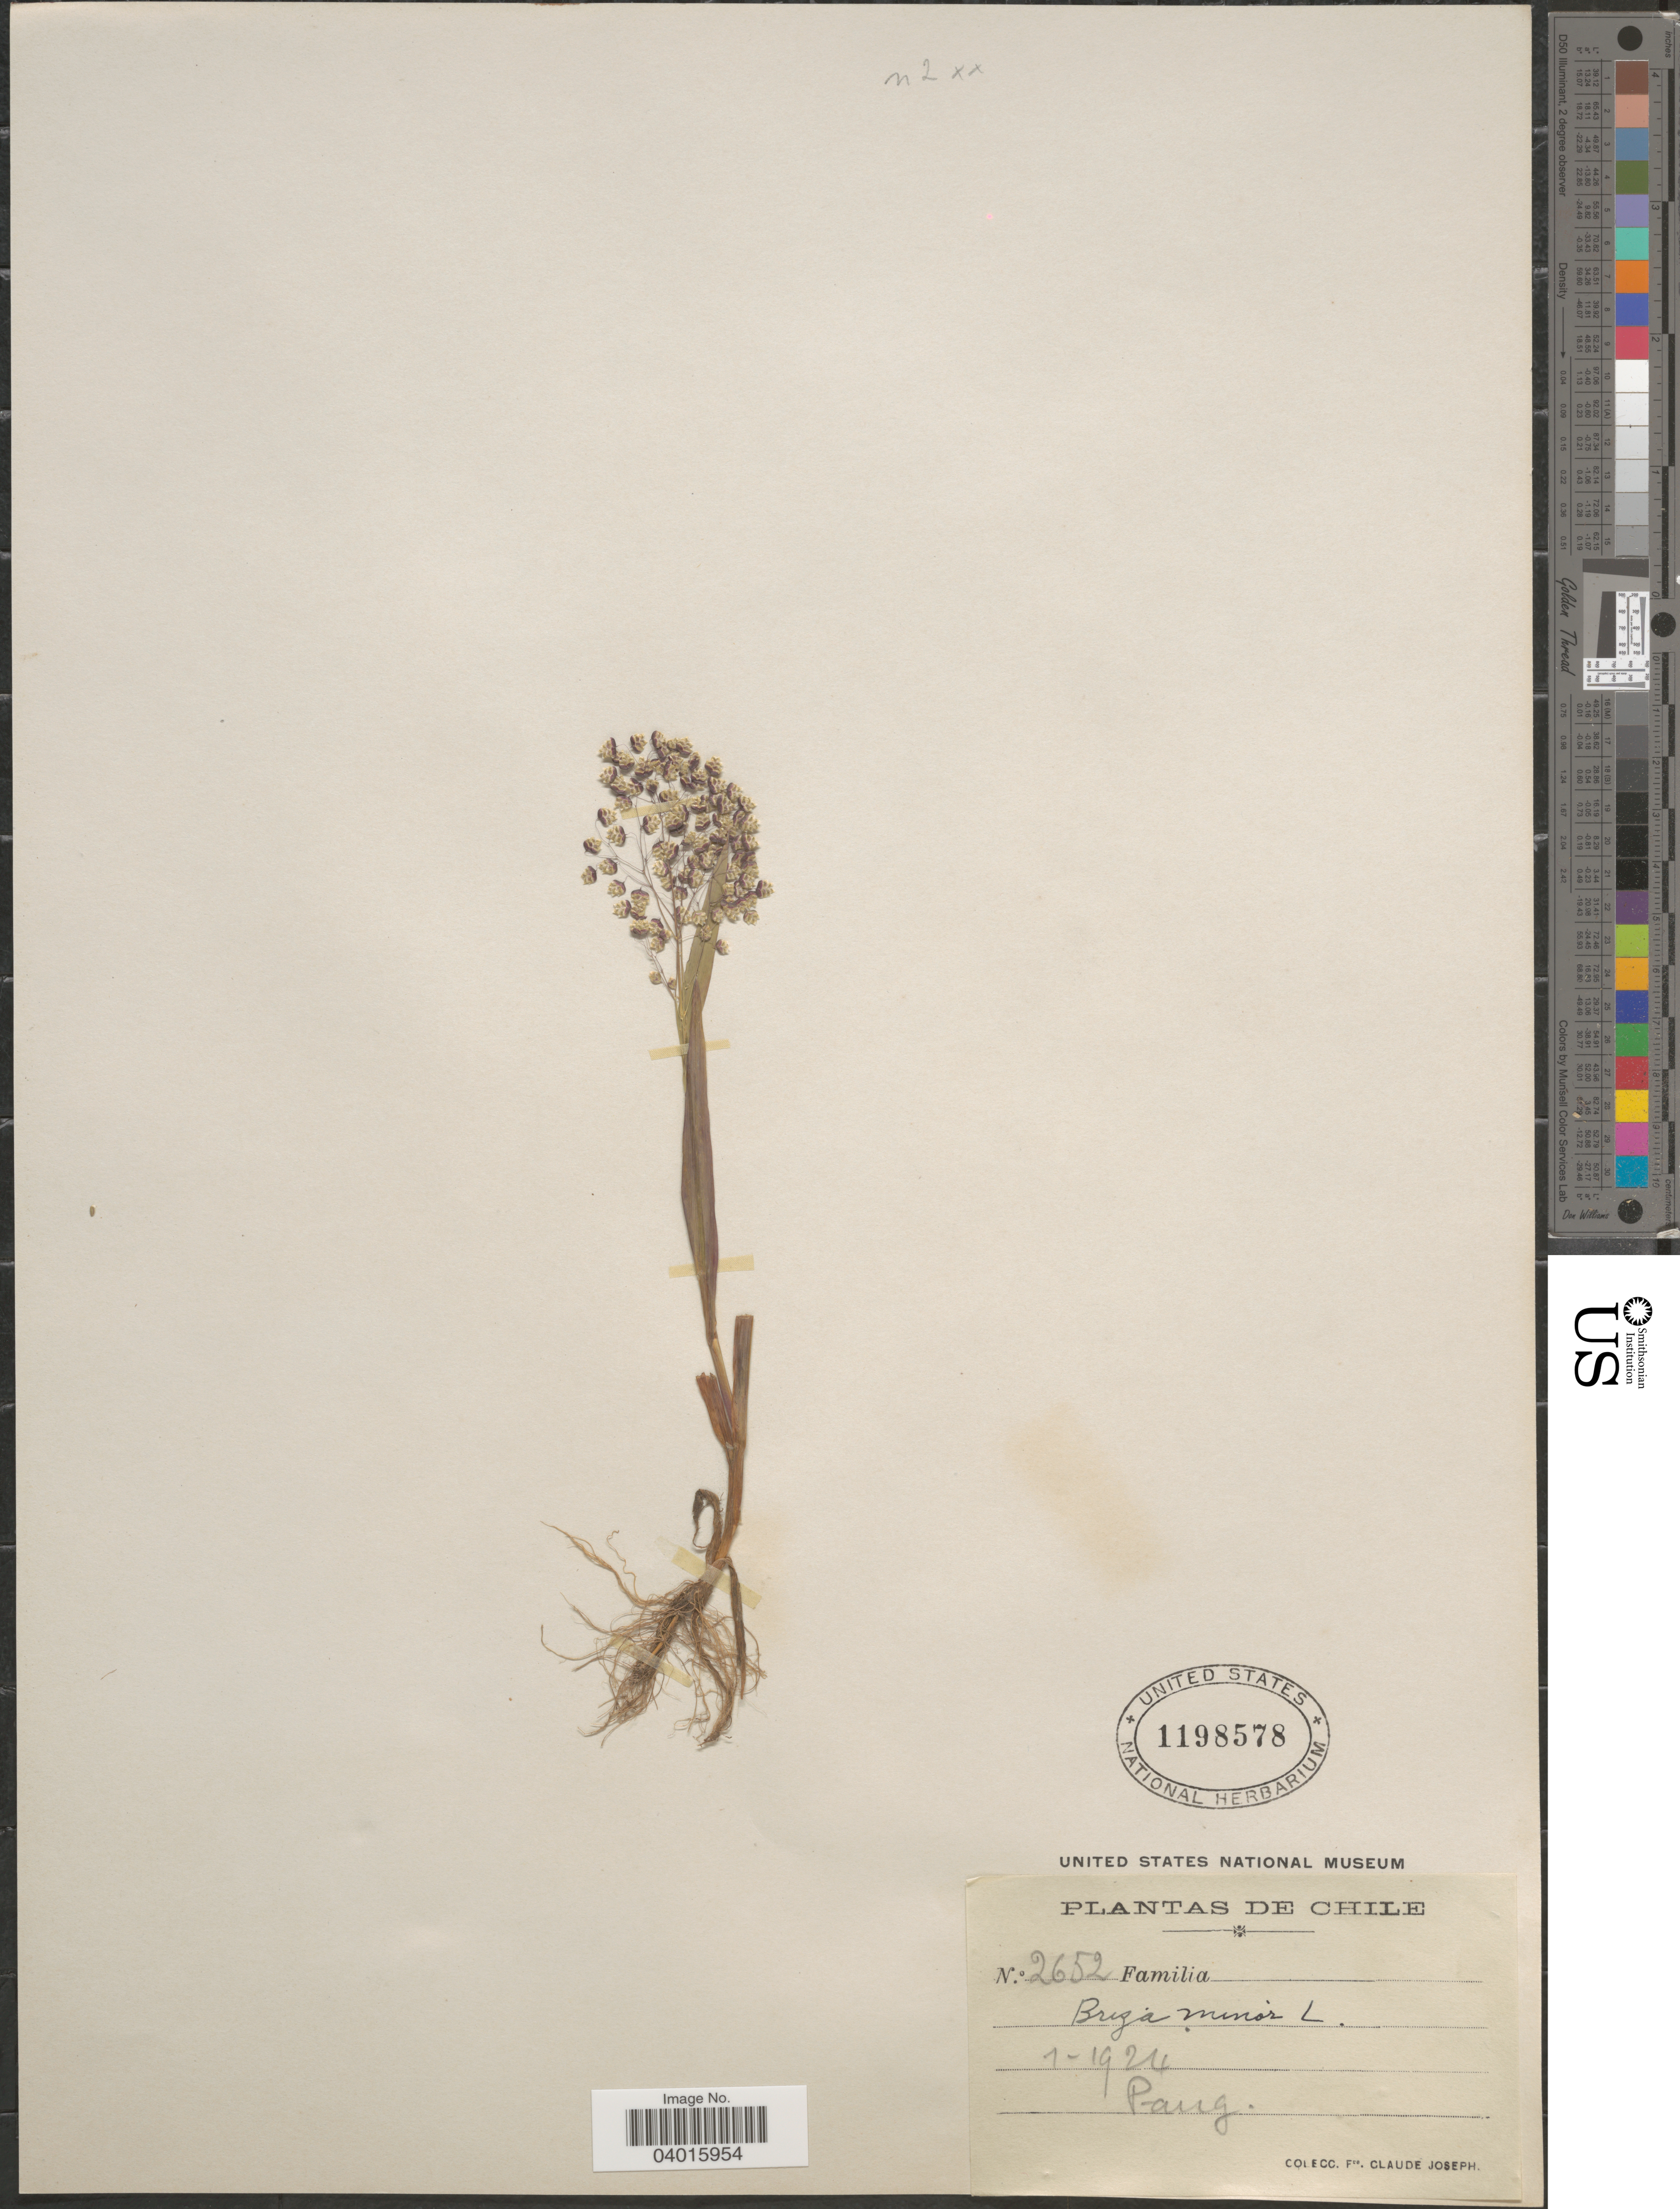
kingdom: Plantae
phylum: Tracheophyta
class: Liliopsida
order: Poales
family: Poaceae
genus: Briza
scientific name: Briza minor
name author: L.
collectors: Bro. Claude-Joseph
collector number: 2652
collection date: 1924-01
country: Chile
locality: Pang.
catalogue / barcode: US 1198578